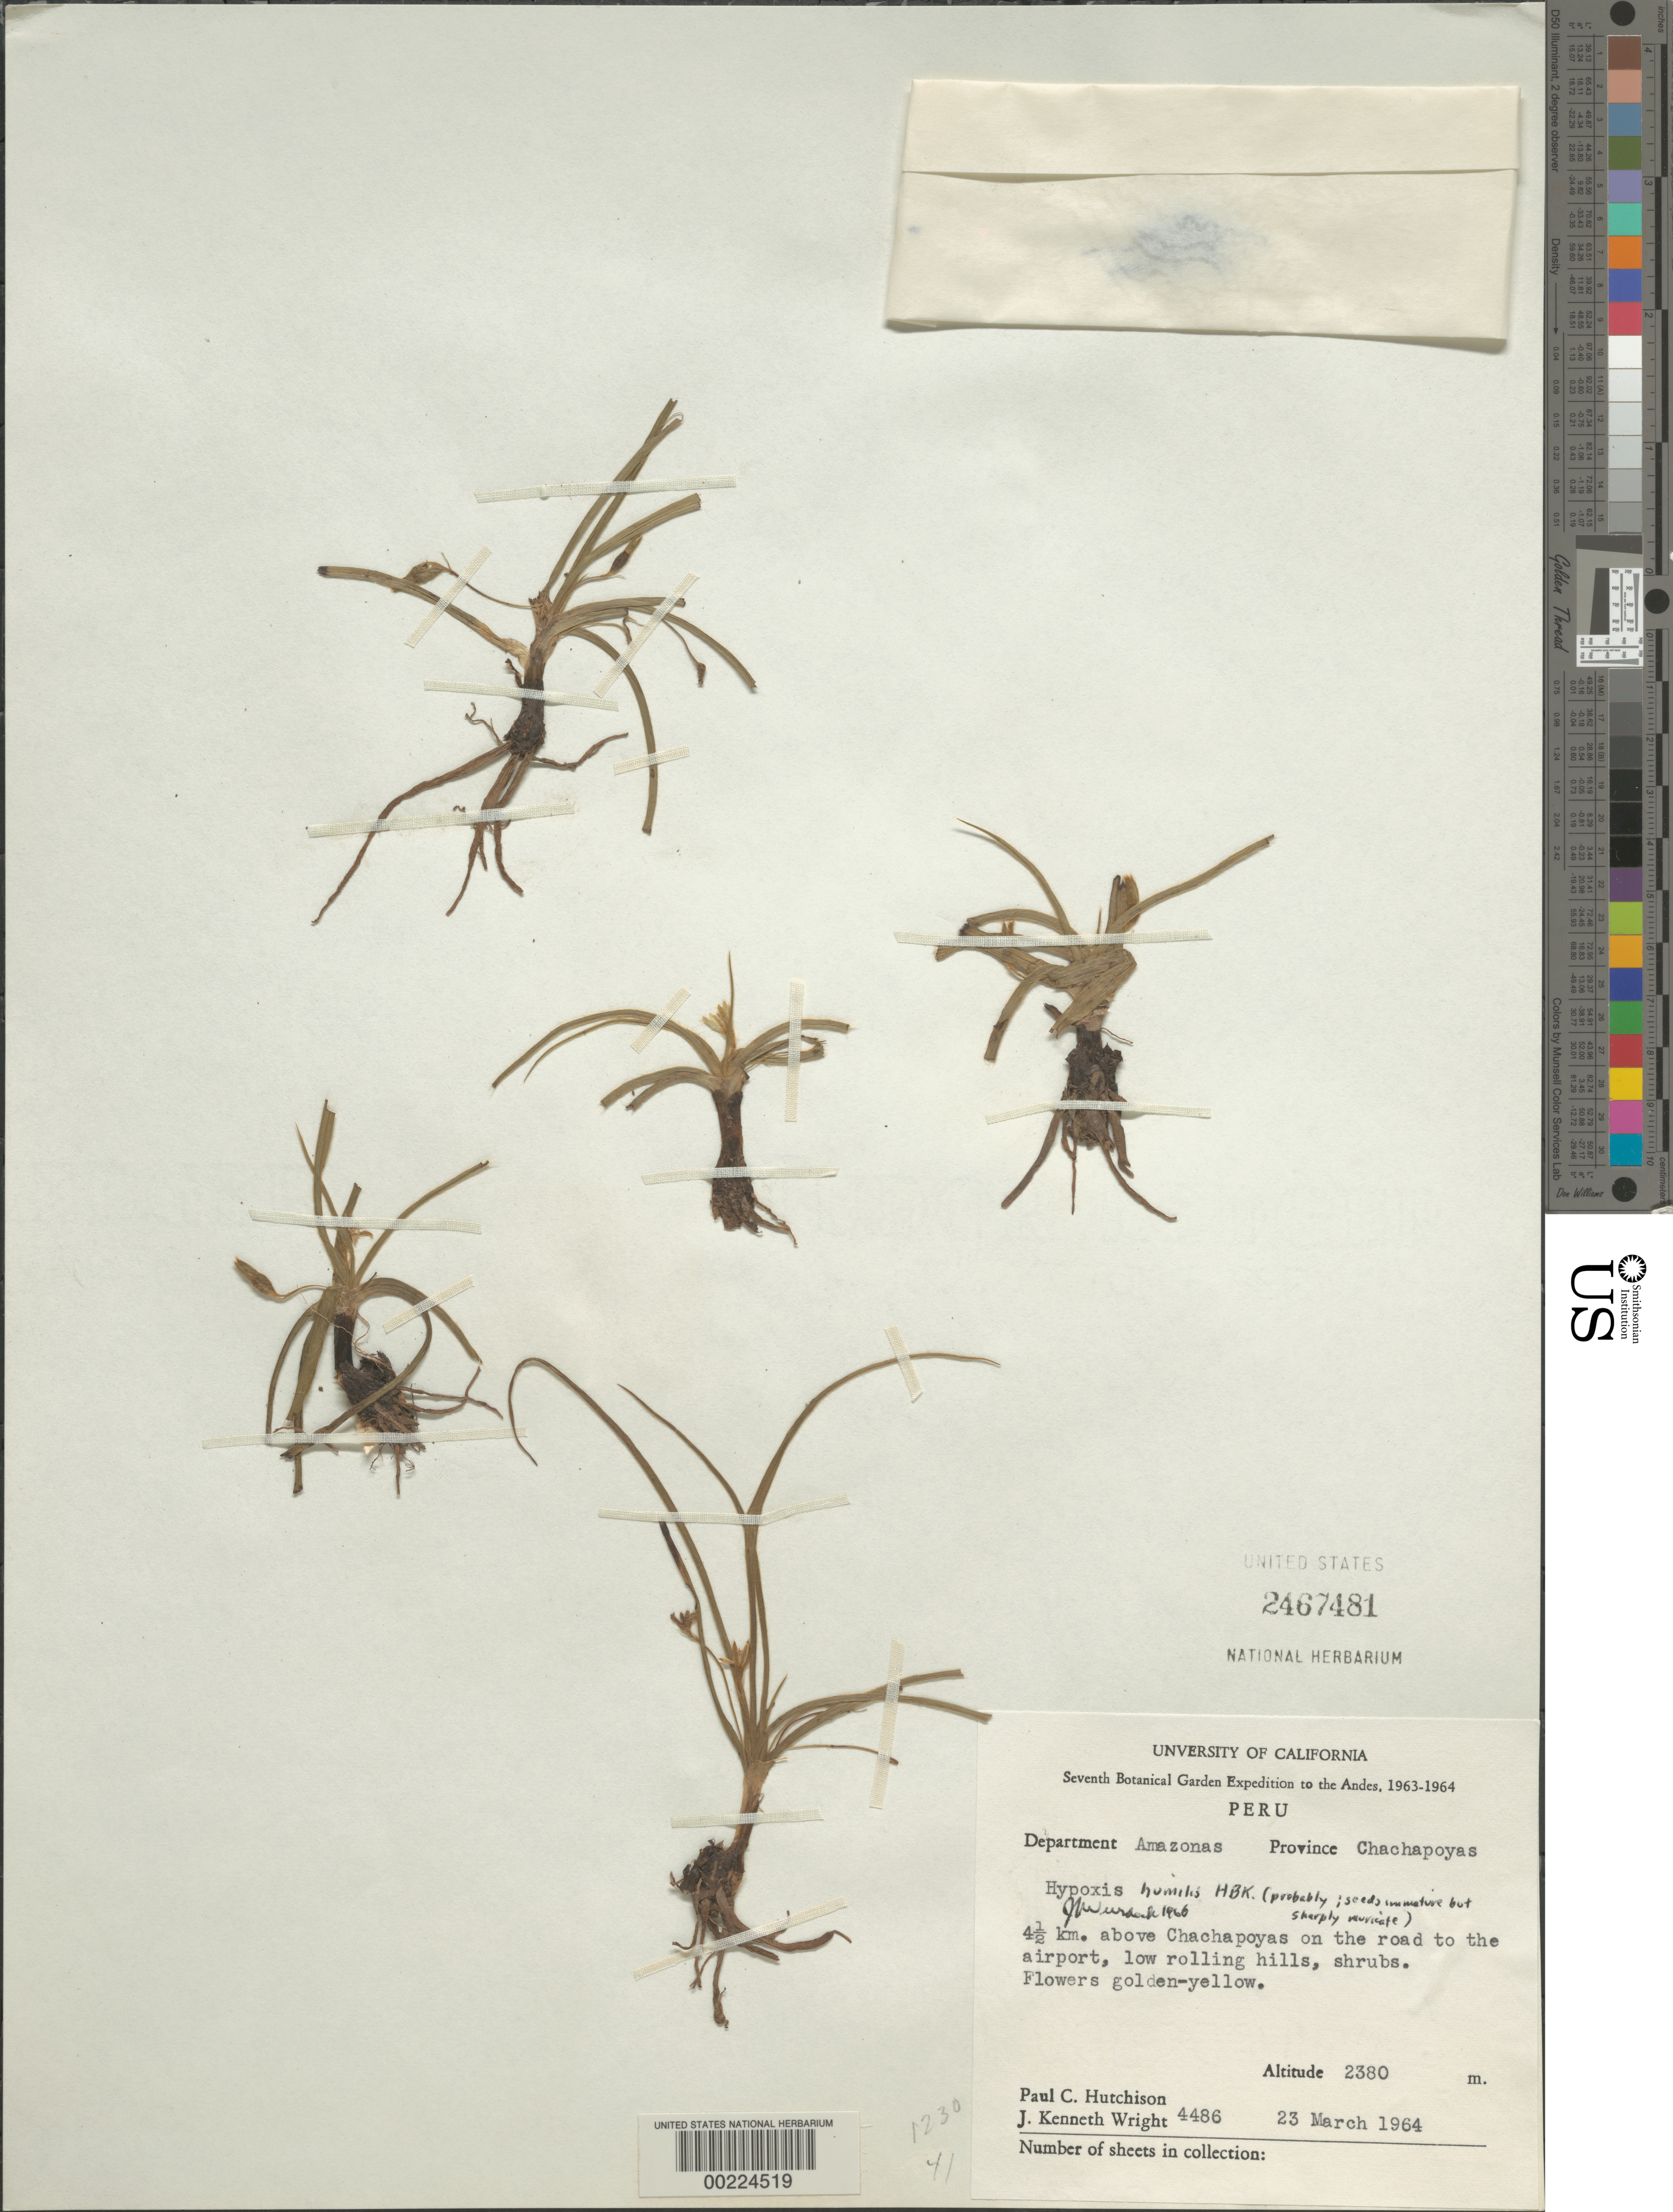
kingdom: Plantae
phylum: Tracheophyta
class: Liliopsida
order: Asparagales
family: Hypoxidaceae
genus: Hypoxis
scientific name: Hypoxis humilis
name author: Tharp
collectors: P. C. Hutchison & J. K. Wright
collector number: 4486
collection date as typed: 23 Mar 1964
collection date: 1964-03-23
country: Peru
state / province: Amazonas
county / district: Chachapoyas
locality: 4.5 km above Chachapoyas on the road to the airport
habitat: Low rolling hills, shrubs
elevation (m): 2380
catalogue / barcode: US 2467481